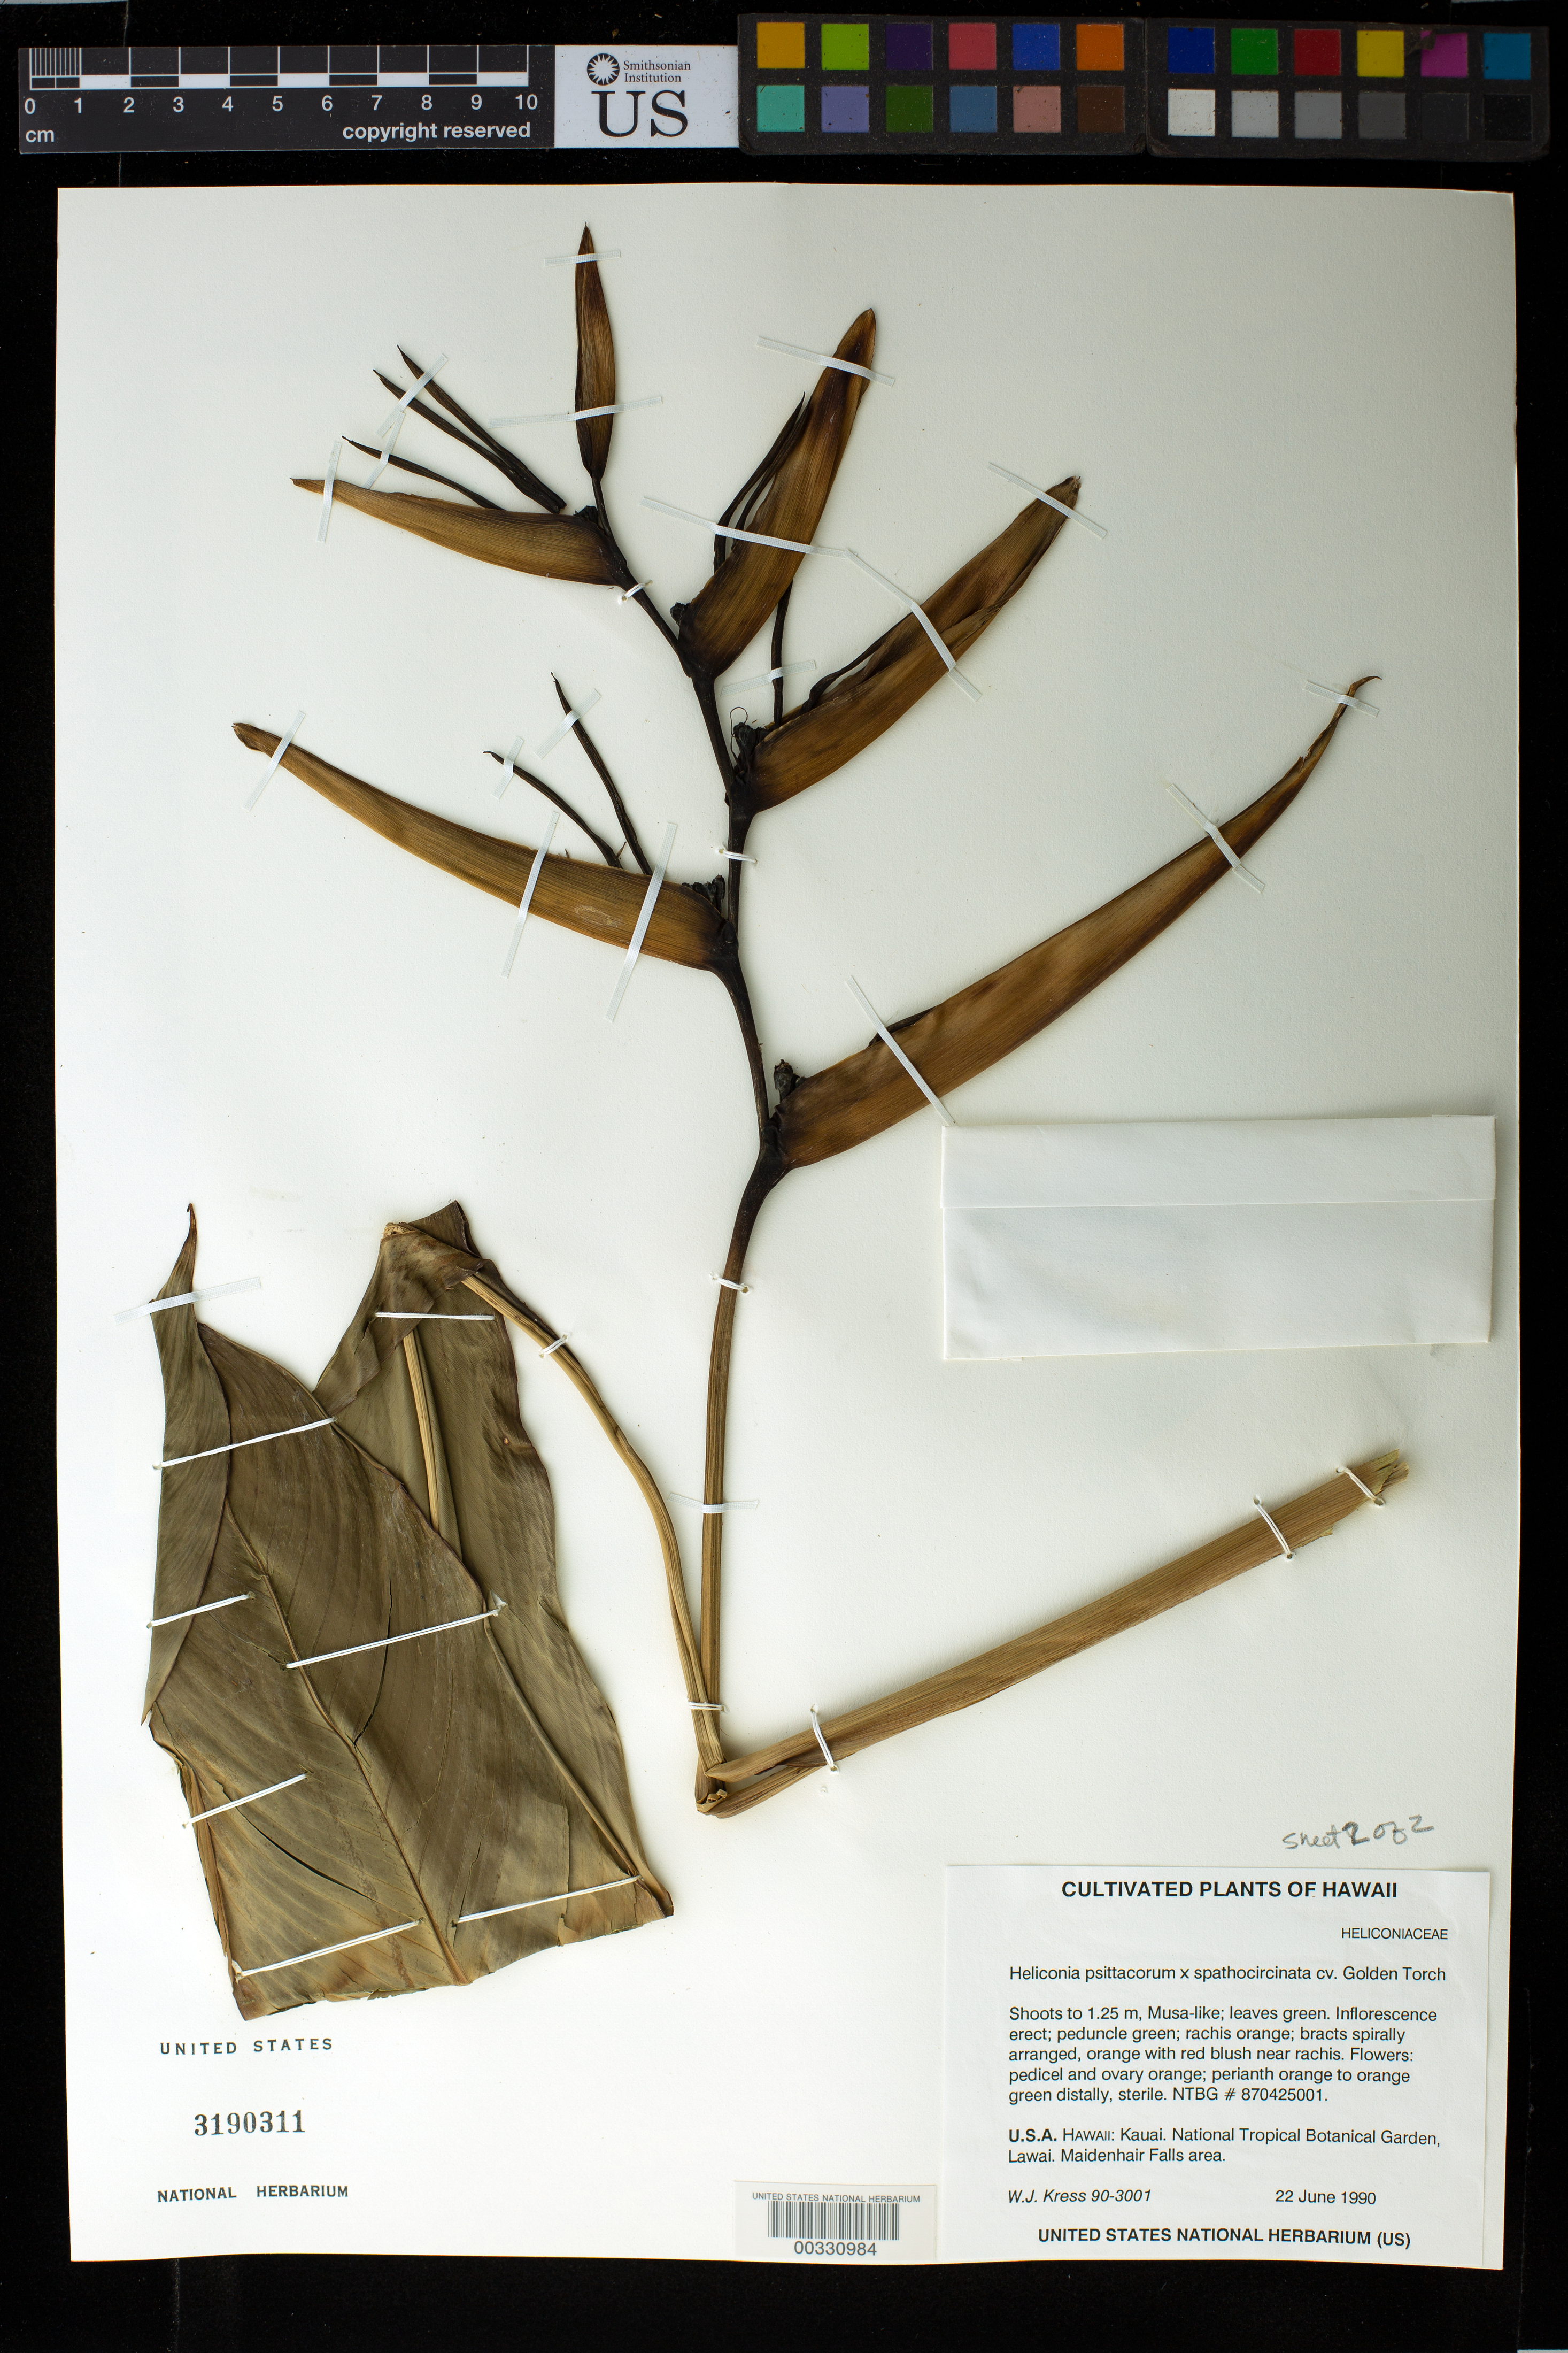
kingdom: Plantae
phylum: Tracheophyta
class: Liliopsida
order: Zingiberales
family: Heliconiaceae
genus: Heliconia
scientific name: Heliconia 'Golden Torch'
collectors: W. J. Kress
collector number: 90-3001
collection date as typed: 22 Jun 1990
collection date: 1990-06-22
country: United States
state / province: Florida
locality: Southern Florida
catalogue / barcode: US 3190311